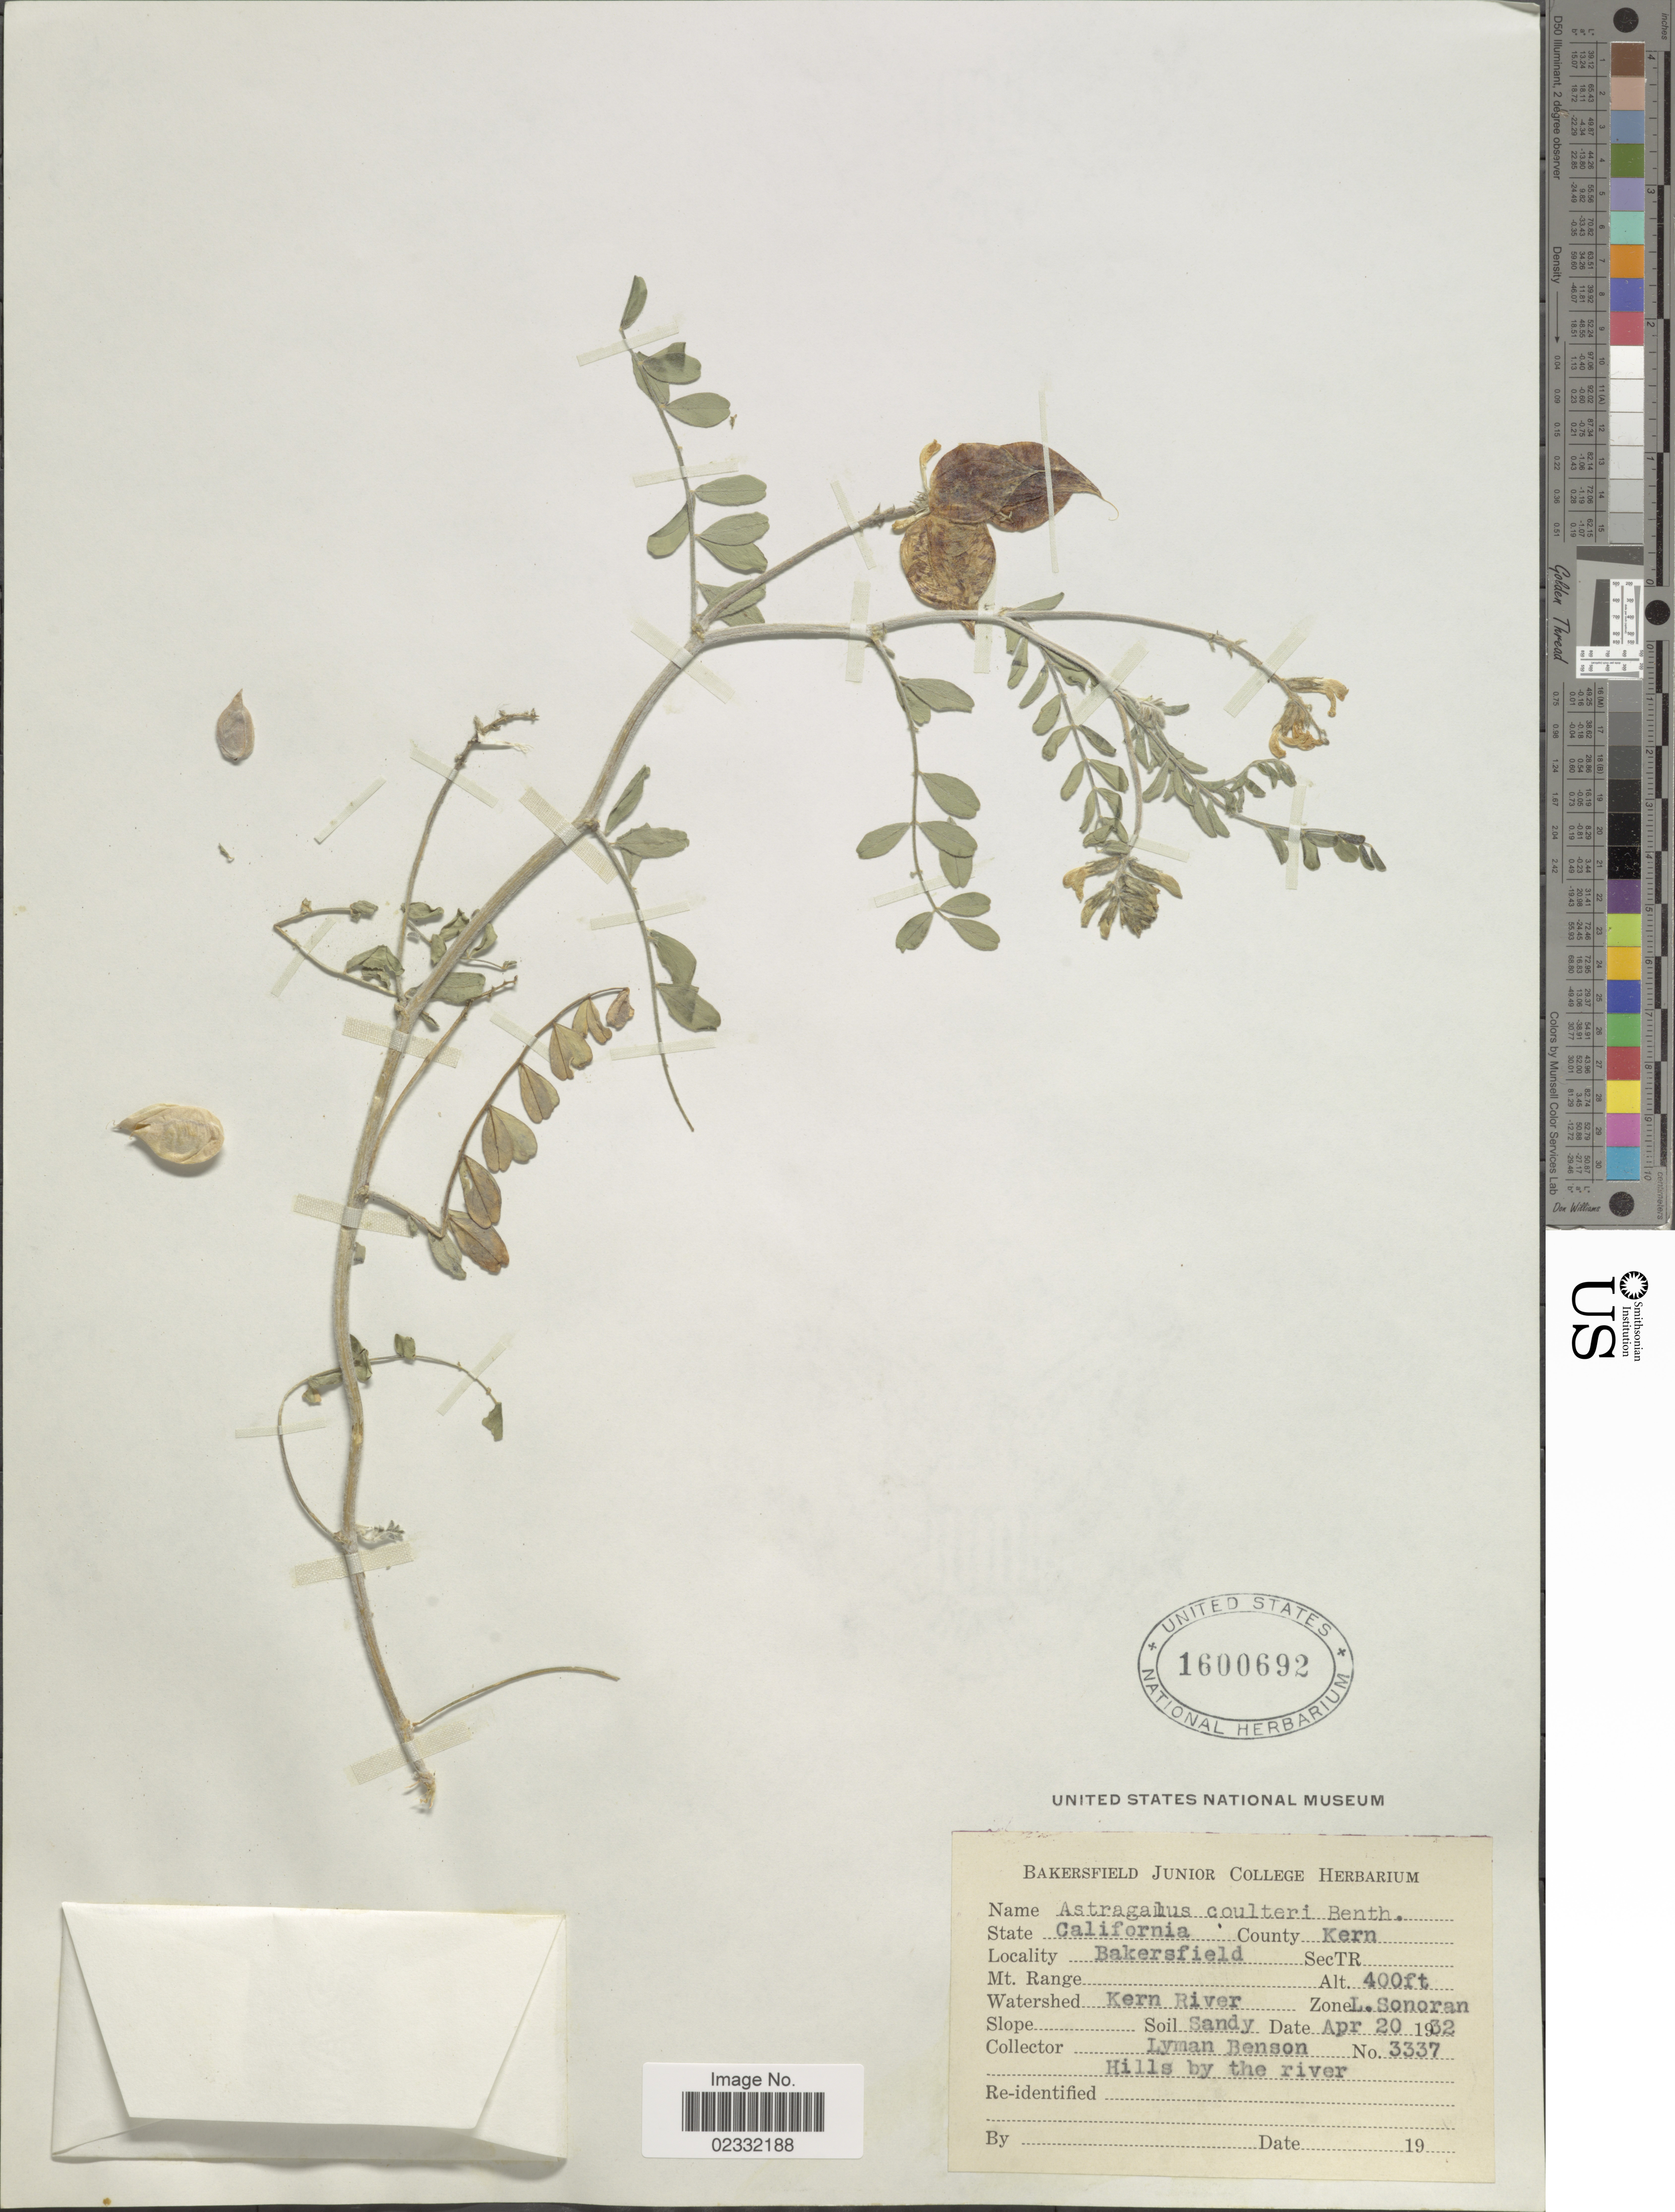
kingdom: Plantae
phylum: Tracheophyta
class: Magnoliopsida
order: Fabales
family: Fabaceae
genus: Astragalus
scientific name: Astragalus lentiginosus var. coulteri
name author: M.E. Jones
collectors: L. D. Benson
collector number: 3337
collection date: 1932-04-20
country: United States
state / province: California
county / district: Kern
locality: County Kern, Bakersfield, Watershed Kern River, Hills by the river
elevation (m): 1219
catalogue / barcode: US 1600692